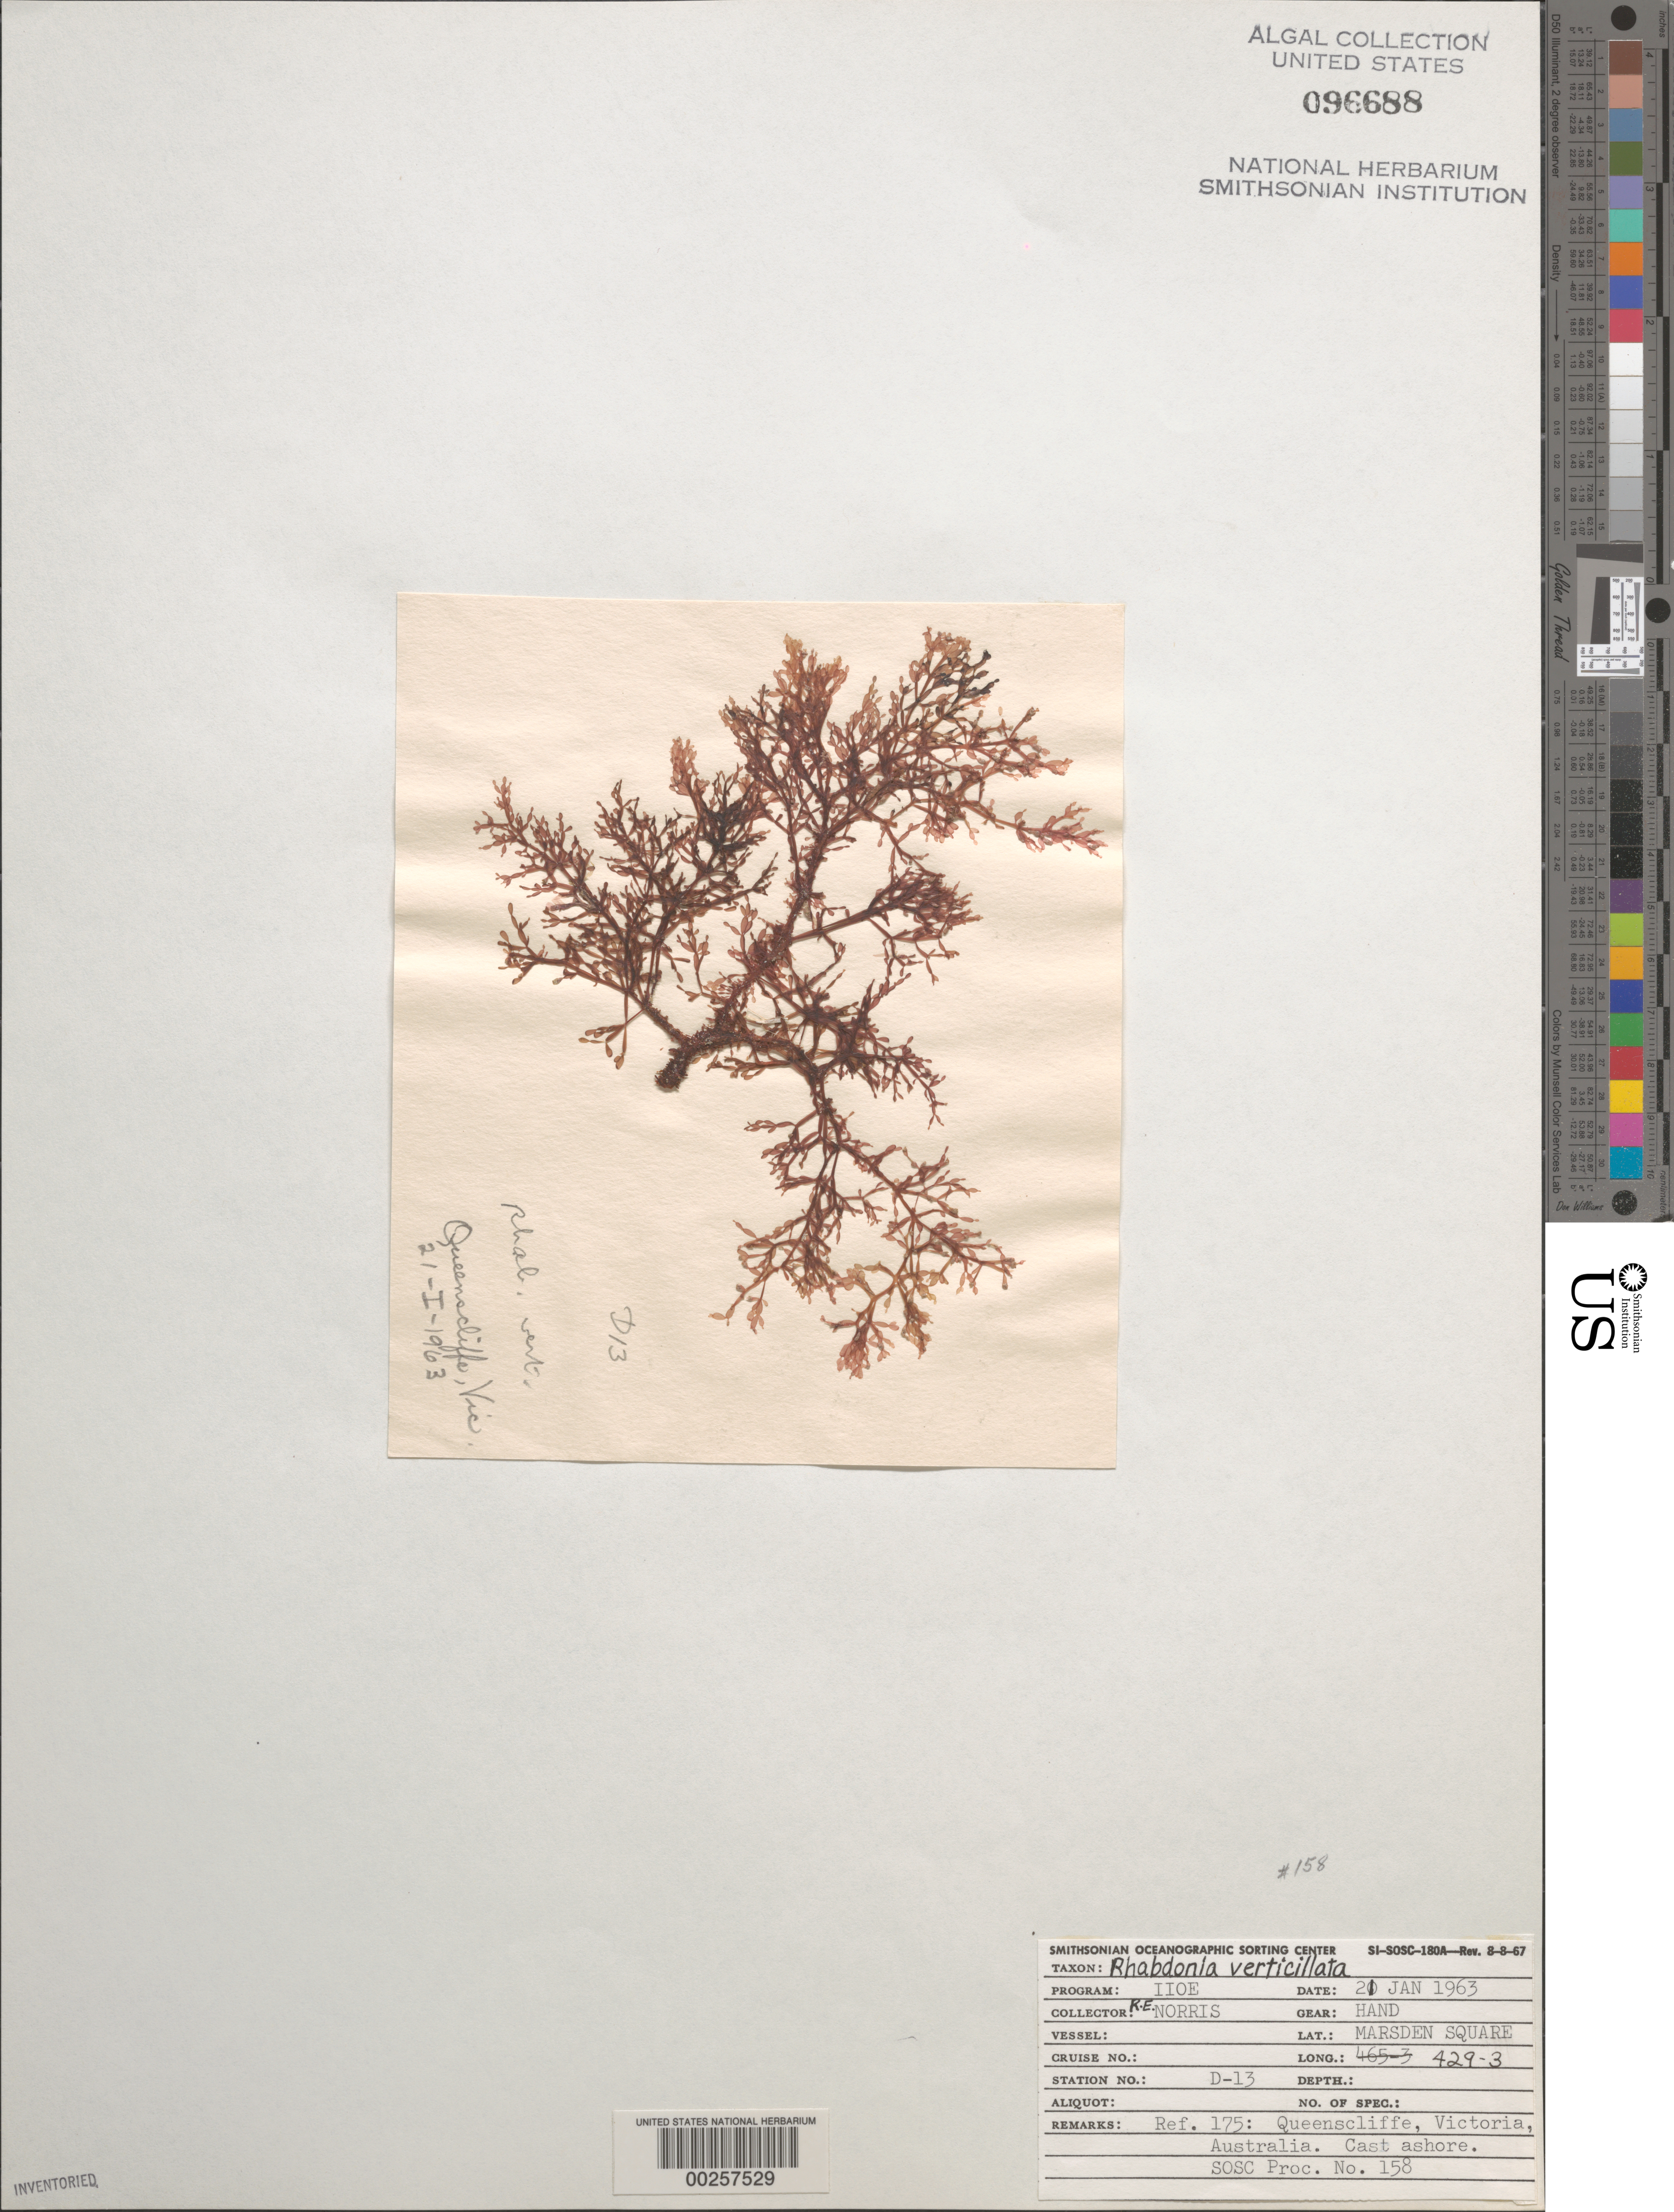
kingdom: Plantae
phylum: Rhodophyta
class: Florideophyceae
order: Gigartinales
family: Areschougiaceae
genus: Rhabdonia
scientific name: Rhabdonia verticillata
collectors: R. E. Norris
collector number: Station D-13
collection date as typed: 21 Jan 1963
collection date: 1963-01-21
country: Australia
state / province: Victoria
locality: Queenscliffe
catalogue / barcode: US 96688